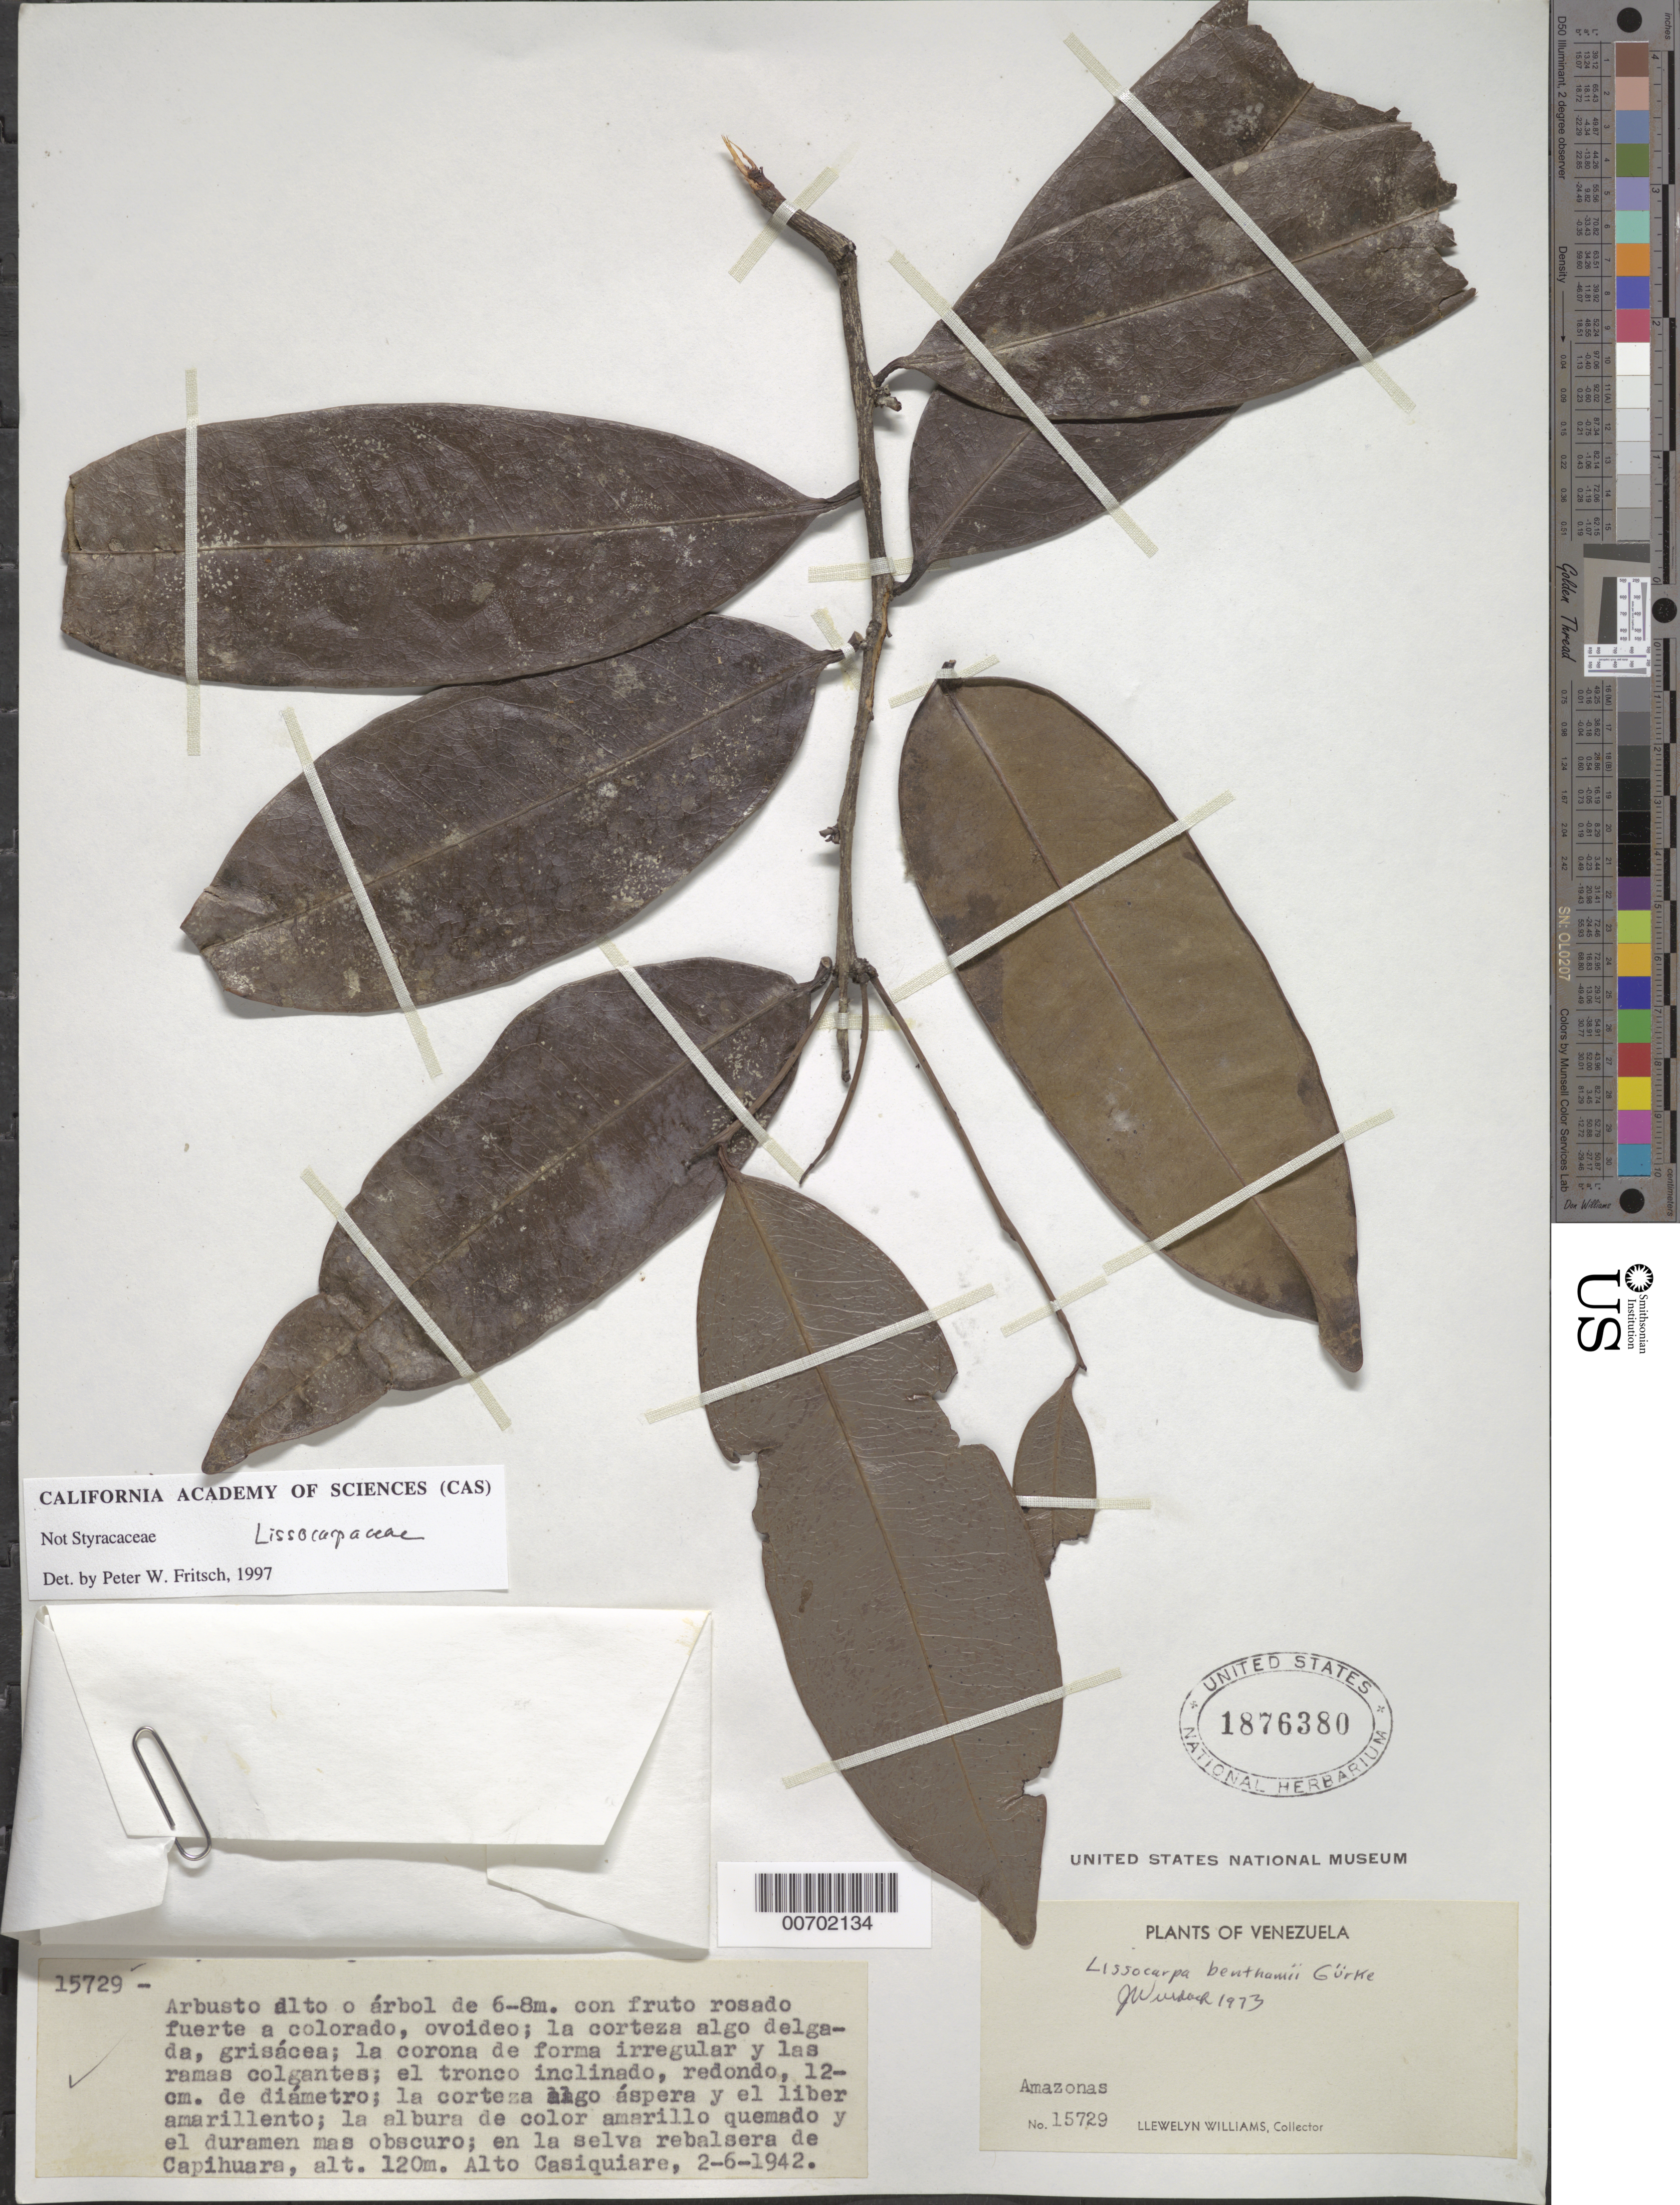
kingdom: Plantae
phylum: Tracheophyta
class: Magnoliopsida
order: Ericales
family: Ebenaceae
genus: Lissocarpa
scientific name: Lissocarpa benthami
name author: Gürke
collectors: Ll. Williams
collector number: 15729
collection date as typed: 2-Jun-42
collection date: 1942-06-02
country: Venezuela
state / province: Amazonas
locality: Capihuara, Alto Casiquiare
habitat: Selva rebalsera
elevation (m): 120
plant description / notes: filed as Styracaceae indet; annotated by P.W. Fritsch, 1997 as Lissocarpaceae; Cited by B. Wallnöfer in Ann. Naturhist Mus. Wien, B 105: 533. 2004.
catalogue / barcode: US 1876380